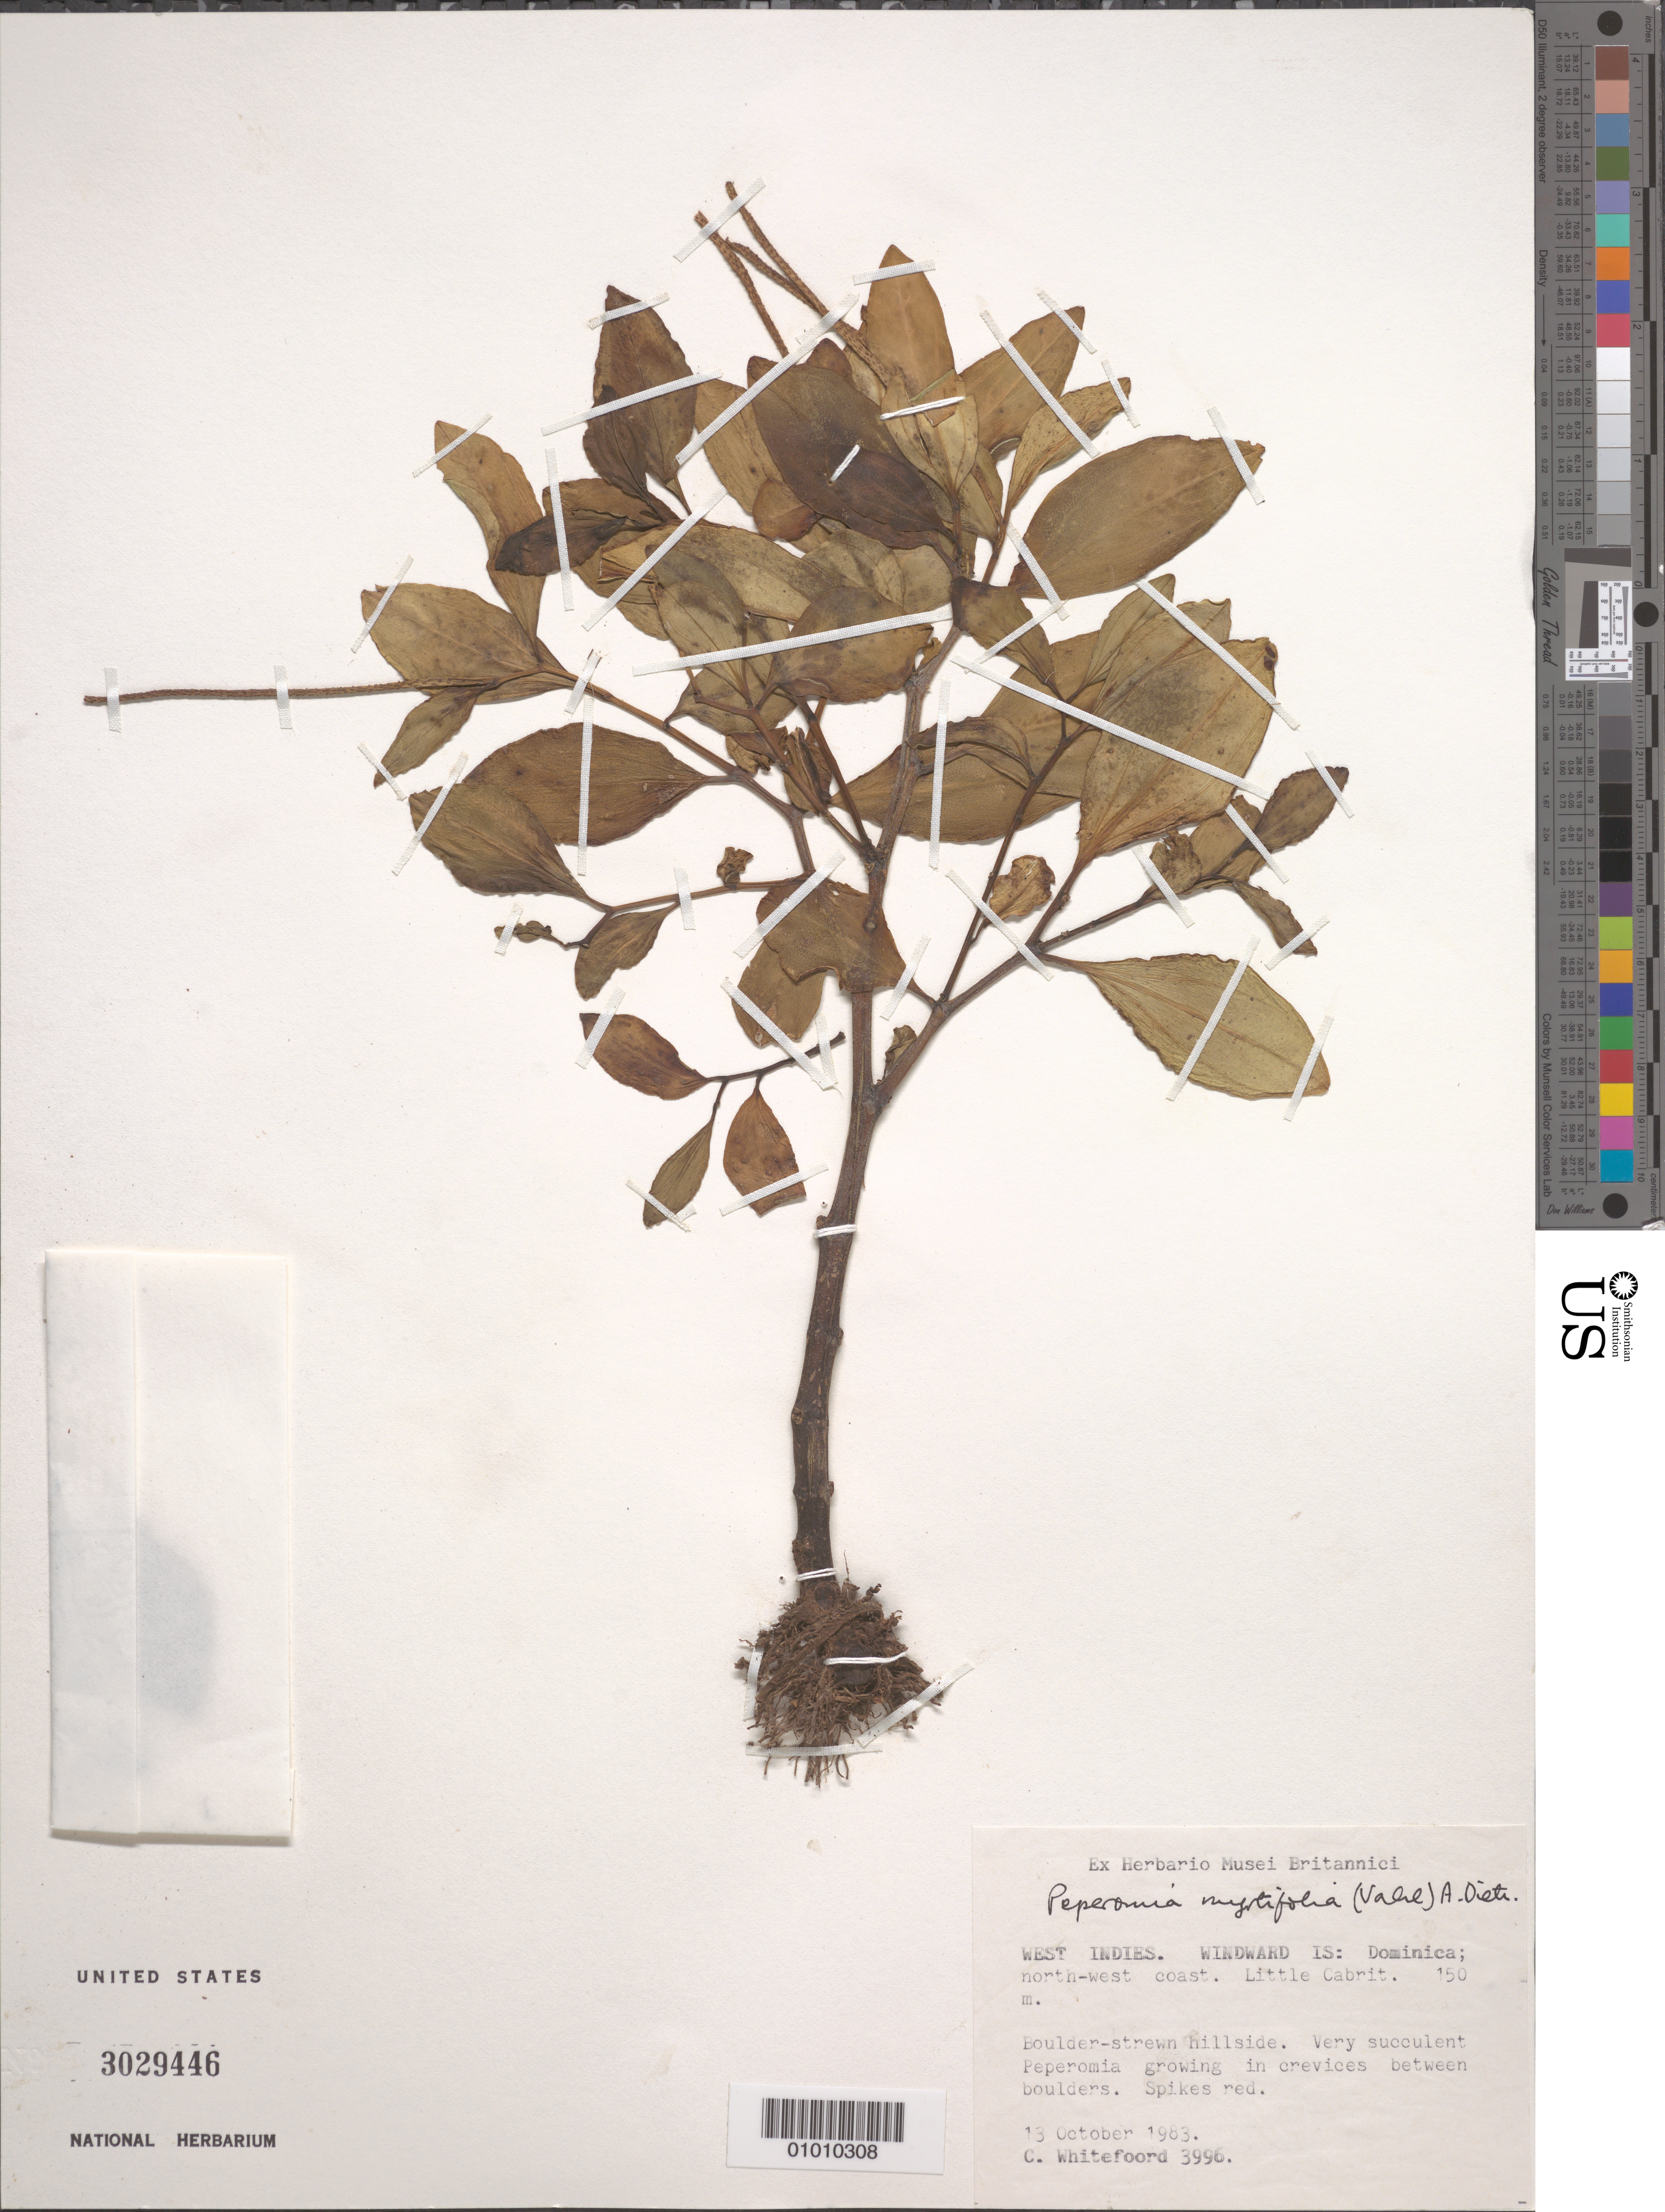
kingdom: Plantae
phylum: Tracheophyta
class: Magnoliopsida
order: Piperales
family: Piperaceae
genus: Peperomia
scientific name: Peperomia myrtifolia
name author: (Vahl) A. Dietr.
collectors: C. Whitefoord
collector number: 3996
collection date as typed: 13 Oct 1983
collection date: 1983-10-13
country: Dominica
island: Dominica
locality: Dominica, NW coast. Little Cabrit. Boulder-strewn hillside.Very succulent Peperomia growing in crevices between boulders.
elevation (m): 150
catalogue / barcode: US 3029446